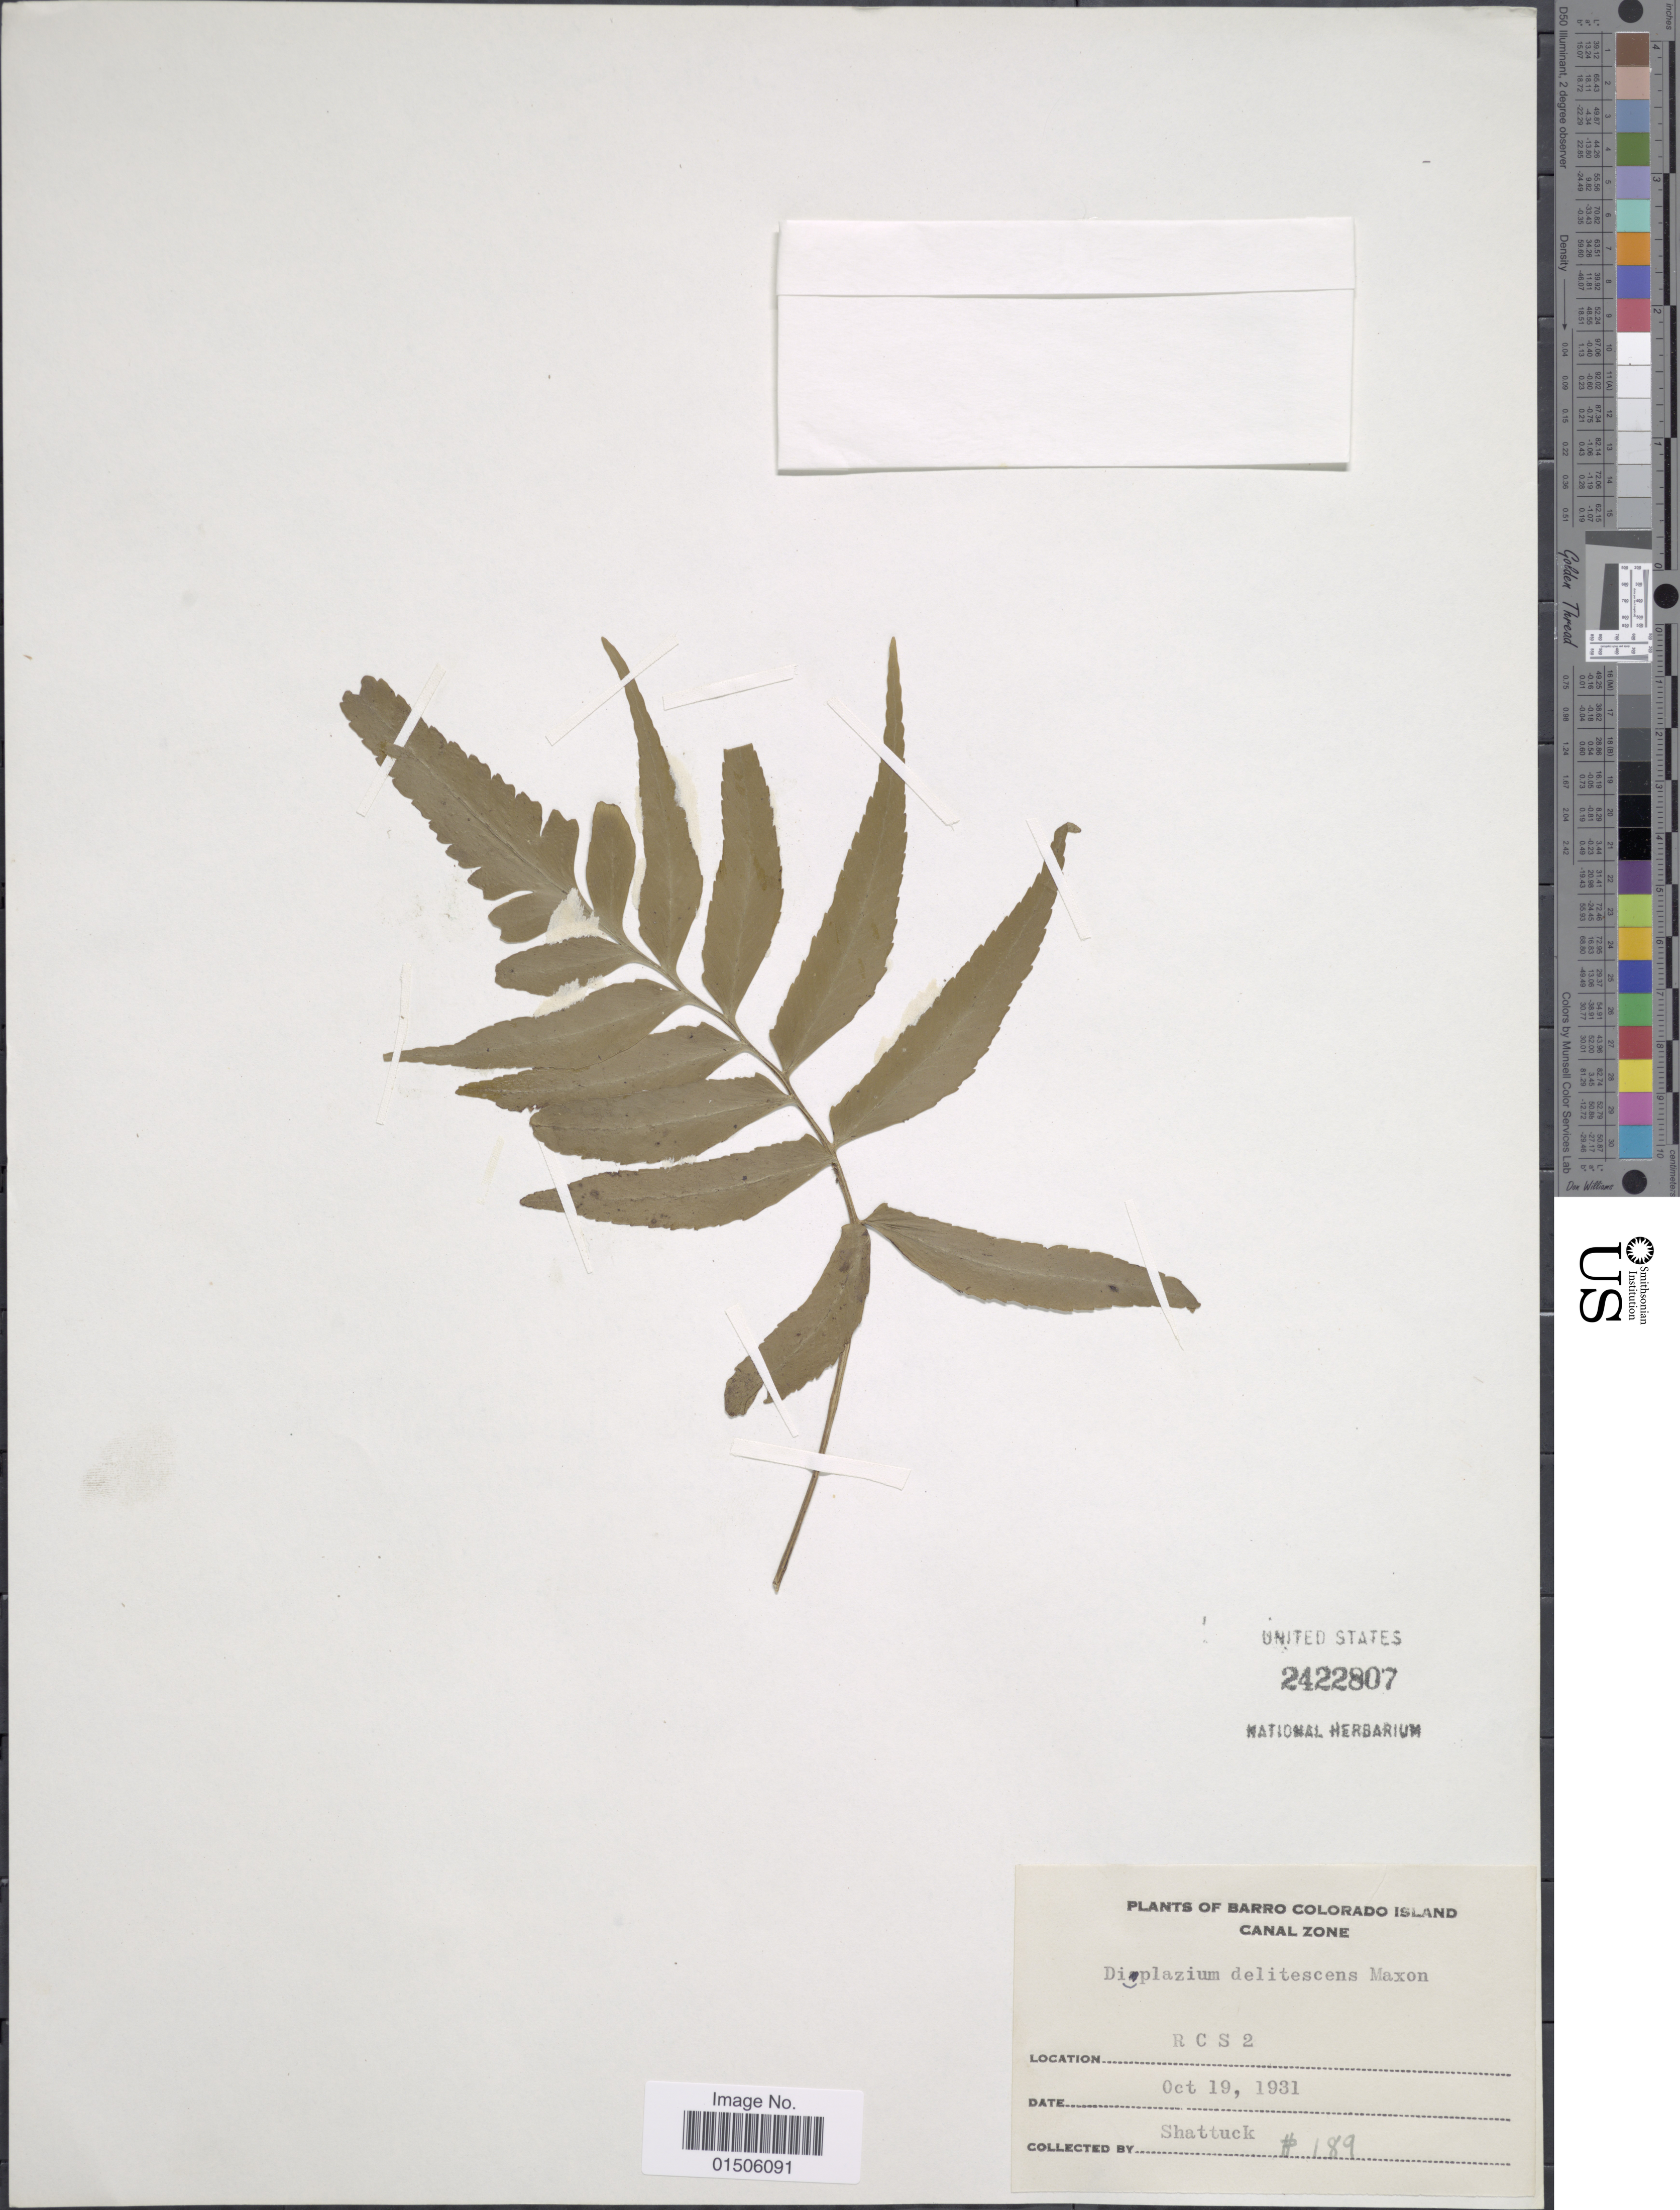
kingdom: Plantae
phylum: Tracheophyta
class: Polypodiopsida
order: Polypodiales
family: Aspleniaceae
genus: Asplenium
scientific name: Asplenium delitescens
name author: (Maxon) L.D. Gómez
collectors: Shattuck, --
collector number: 189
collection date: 1931-10-19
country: Panama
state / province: Panamá Oeste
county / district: Canal Zone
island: Barro Colorado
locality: Barro Colorado Island, Canal Zone, R C S 2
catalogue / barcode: US 2422807